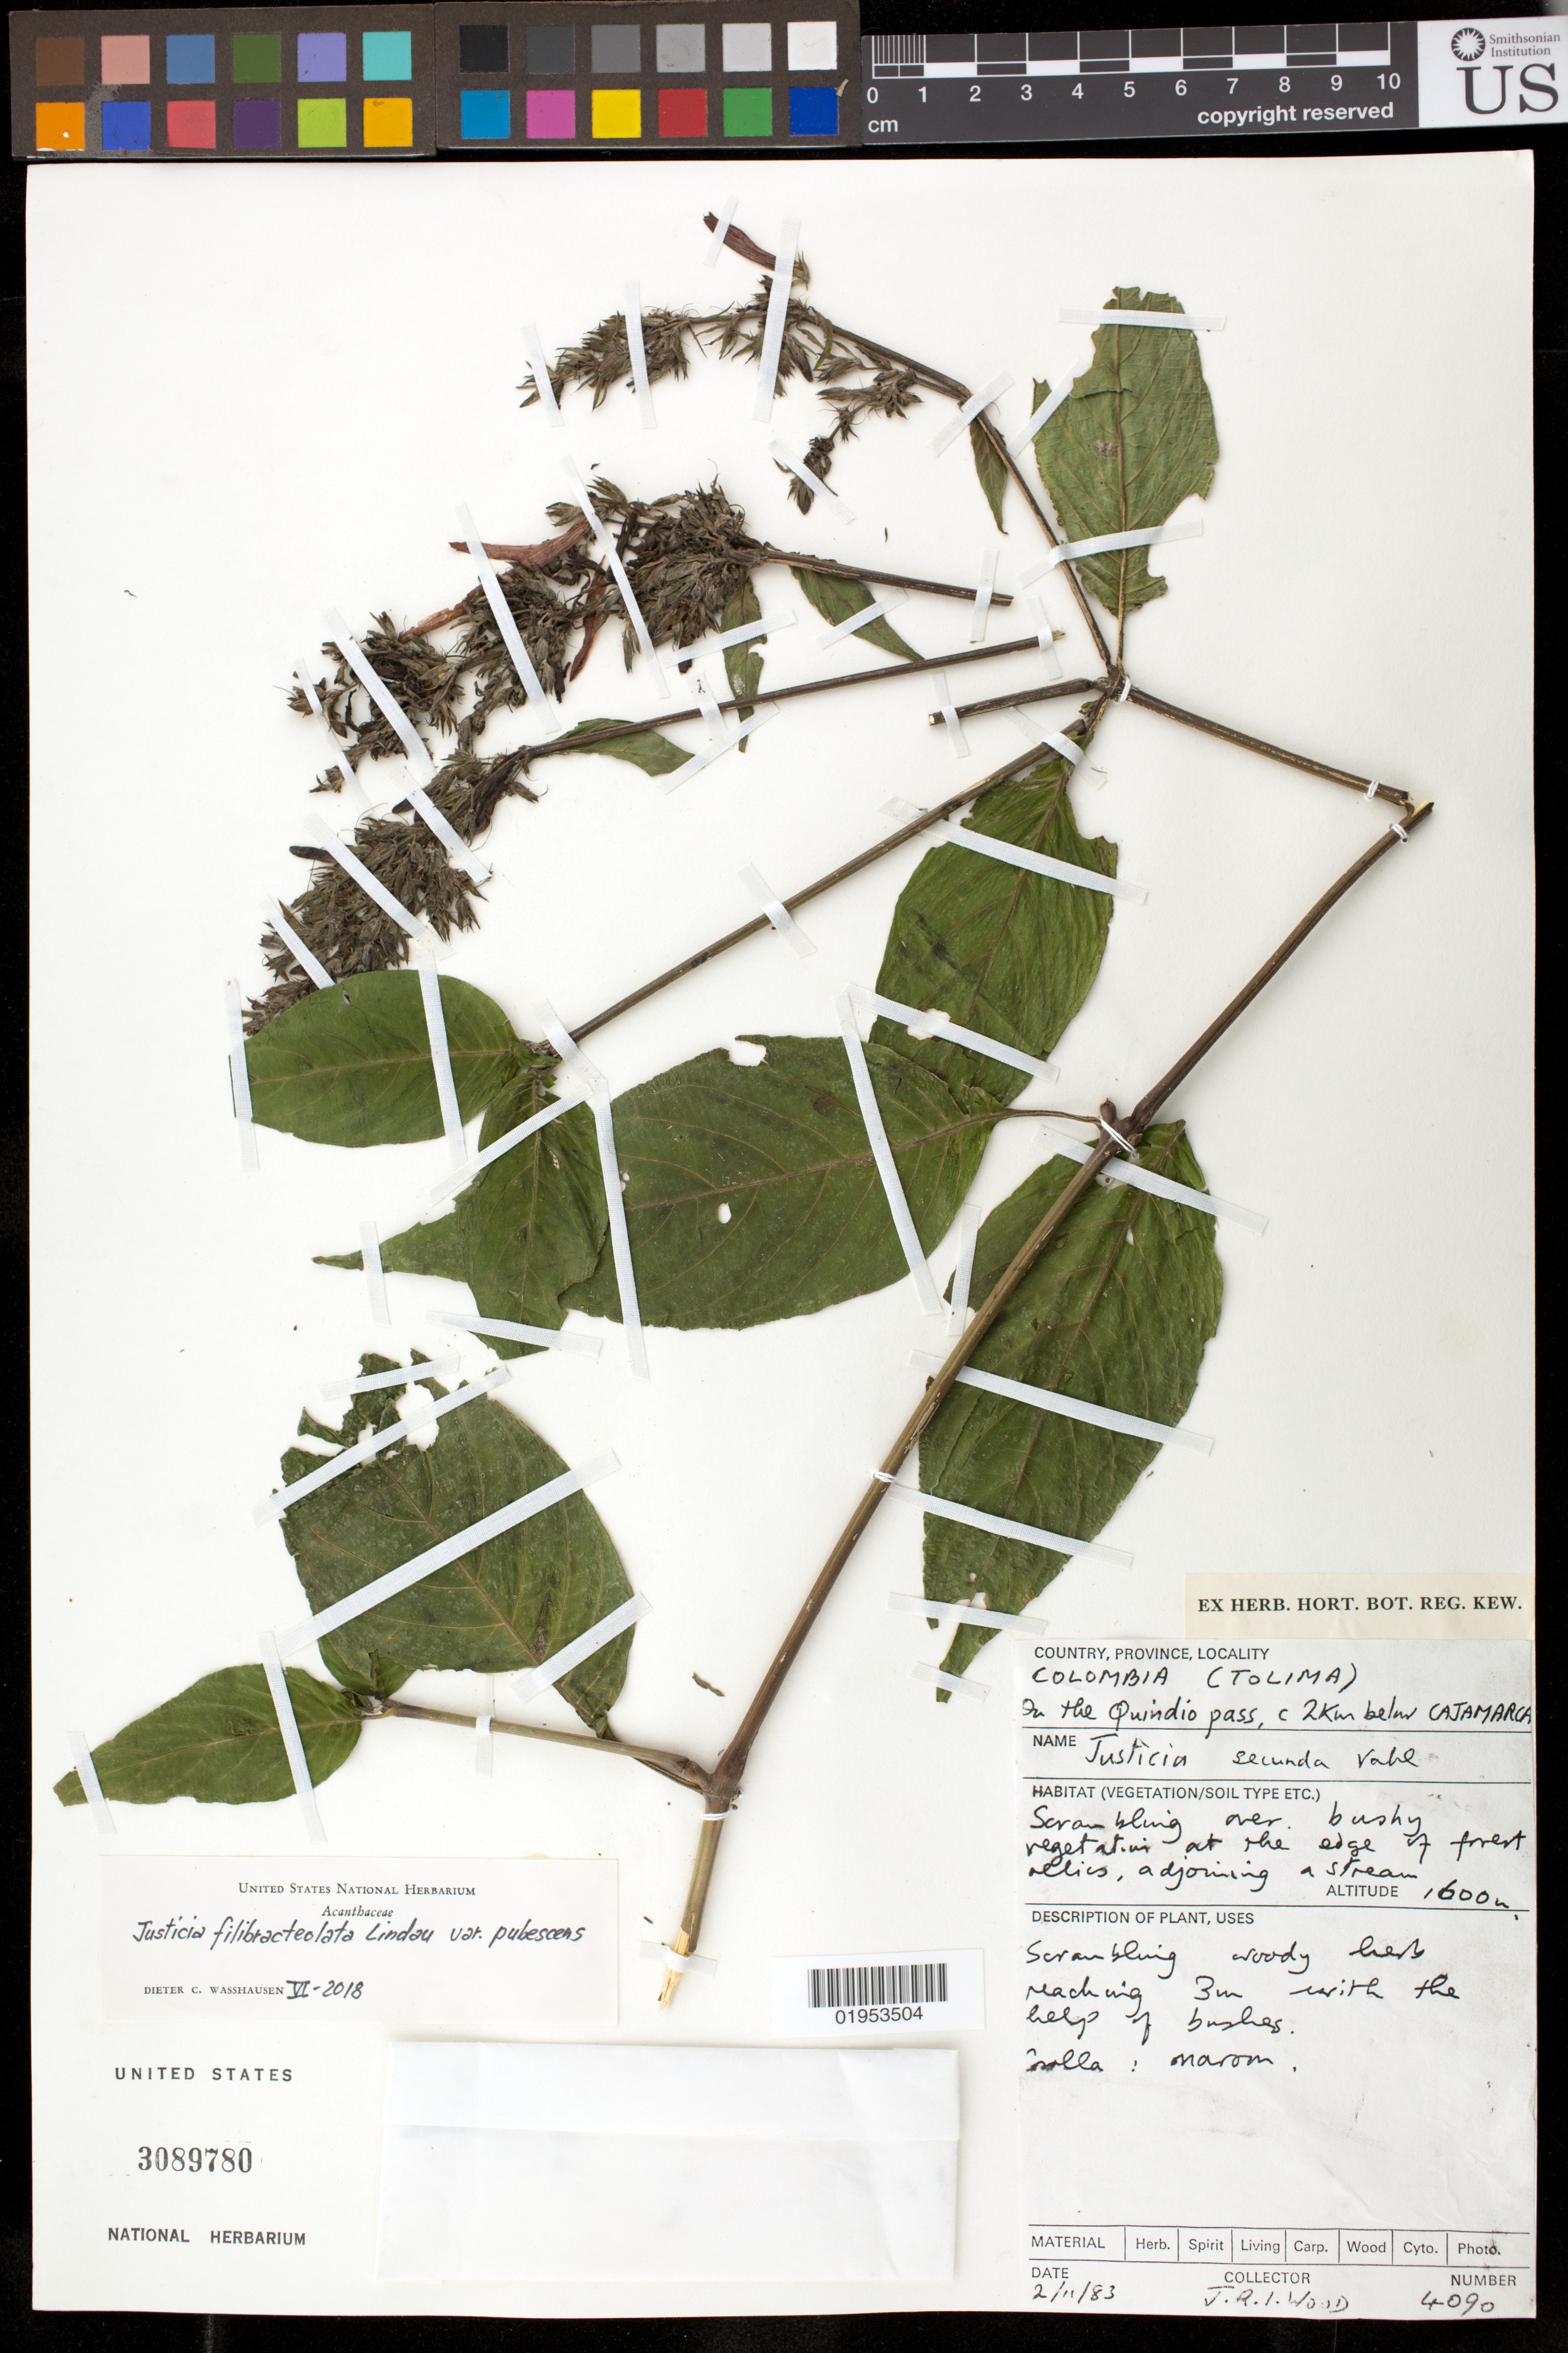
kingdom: Plantae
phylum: Tracheophyta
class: Magnoliopsida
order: Lamiales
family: Acanthaceae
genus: Justicia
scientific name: Justicia filibracteolata var. pubescens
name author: Lindau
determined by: Wasshausen, Dieter C., (BOT), Smithsonian Institution - National Museum of Natural History (UNITED STATES)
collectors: J. R. I. Wood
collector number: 4090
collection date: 1983-02-11 or 1983-11-02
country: Colombia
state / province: Tolima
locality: on the Quindio Pass, c 2 km below Cajamarca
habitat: At the edge of forest adjoining a stream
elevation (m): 1600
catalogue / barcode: US 3089780